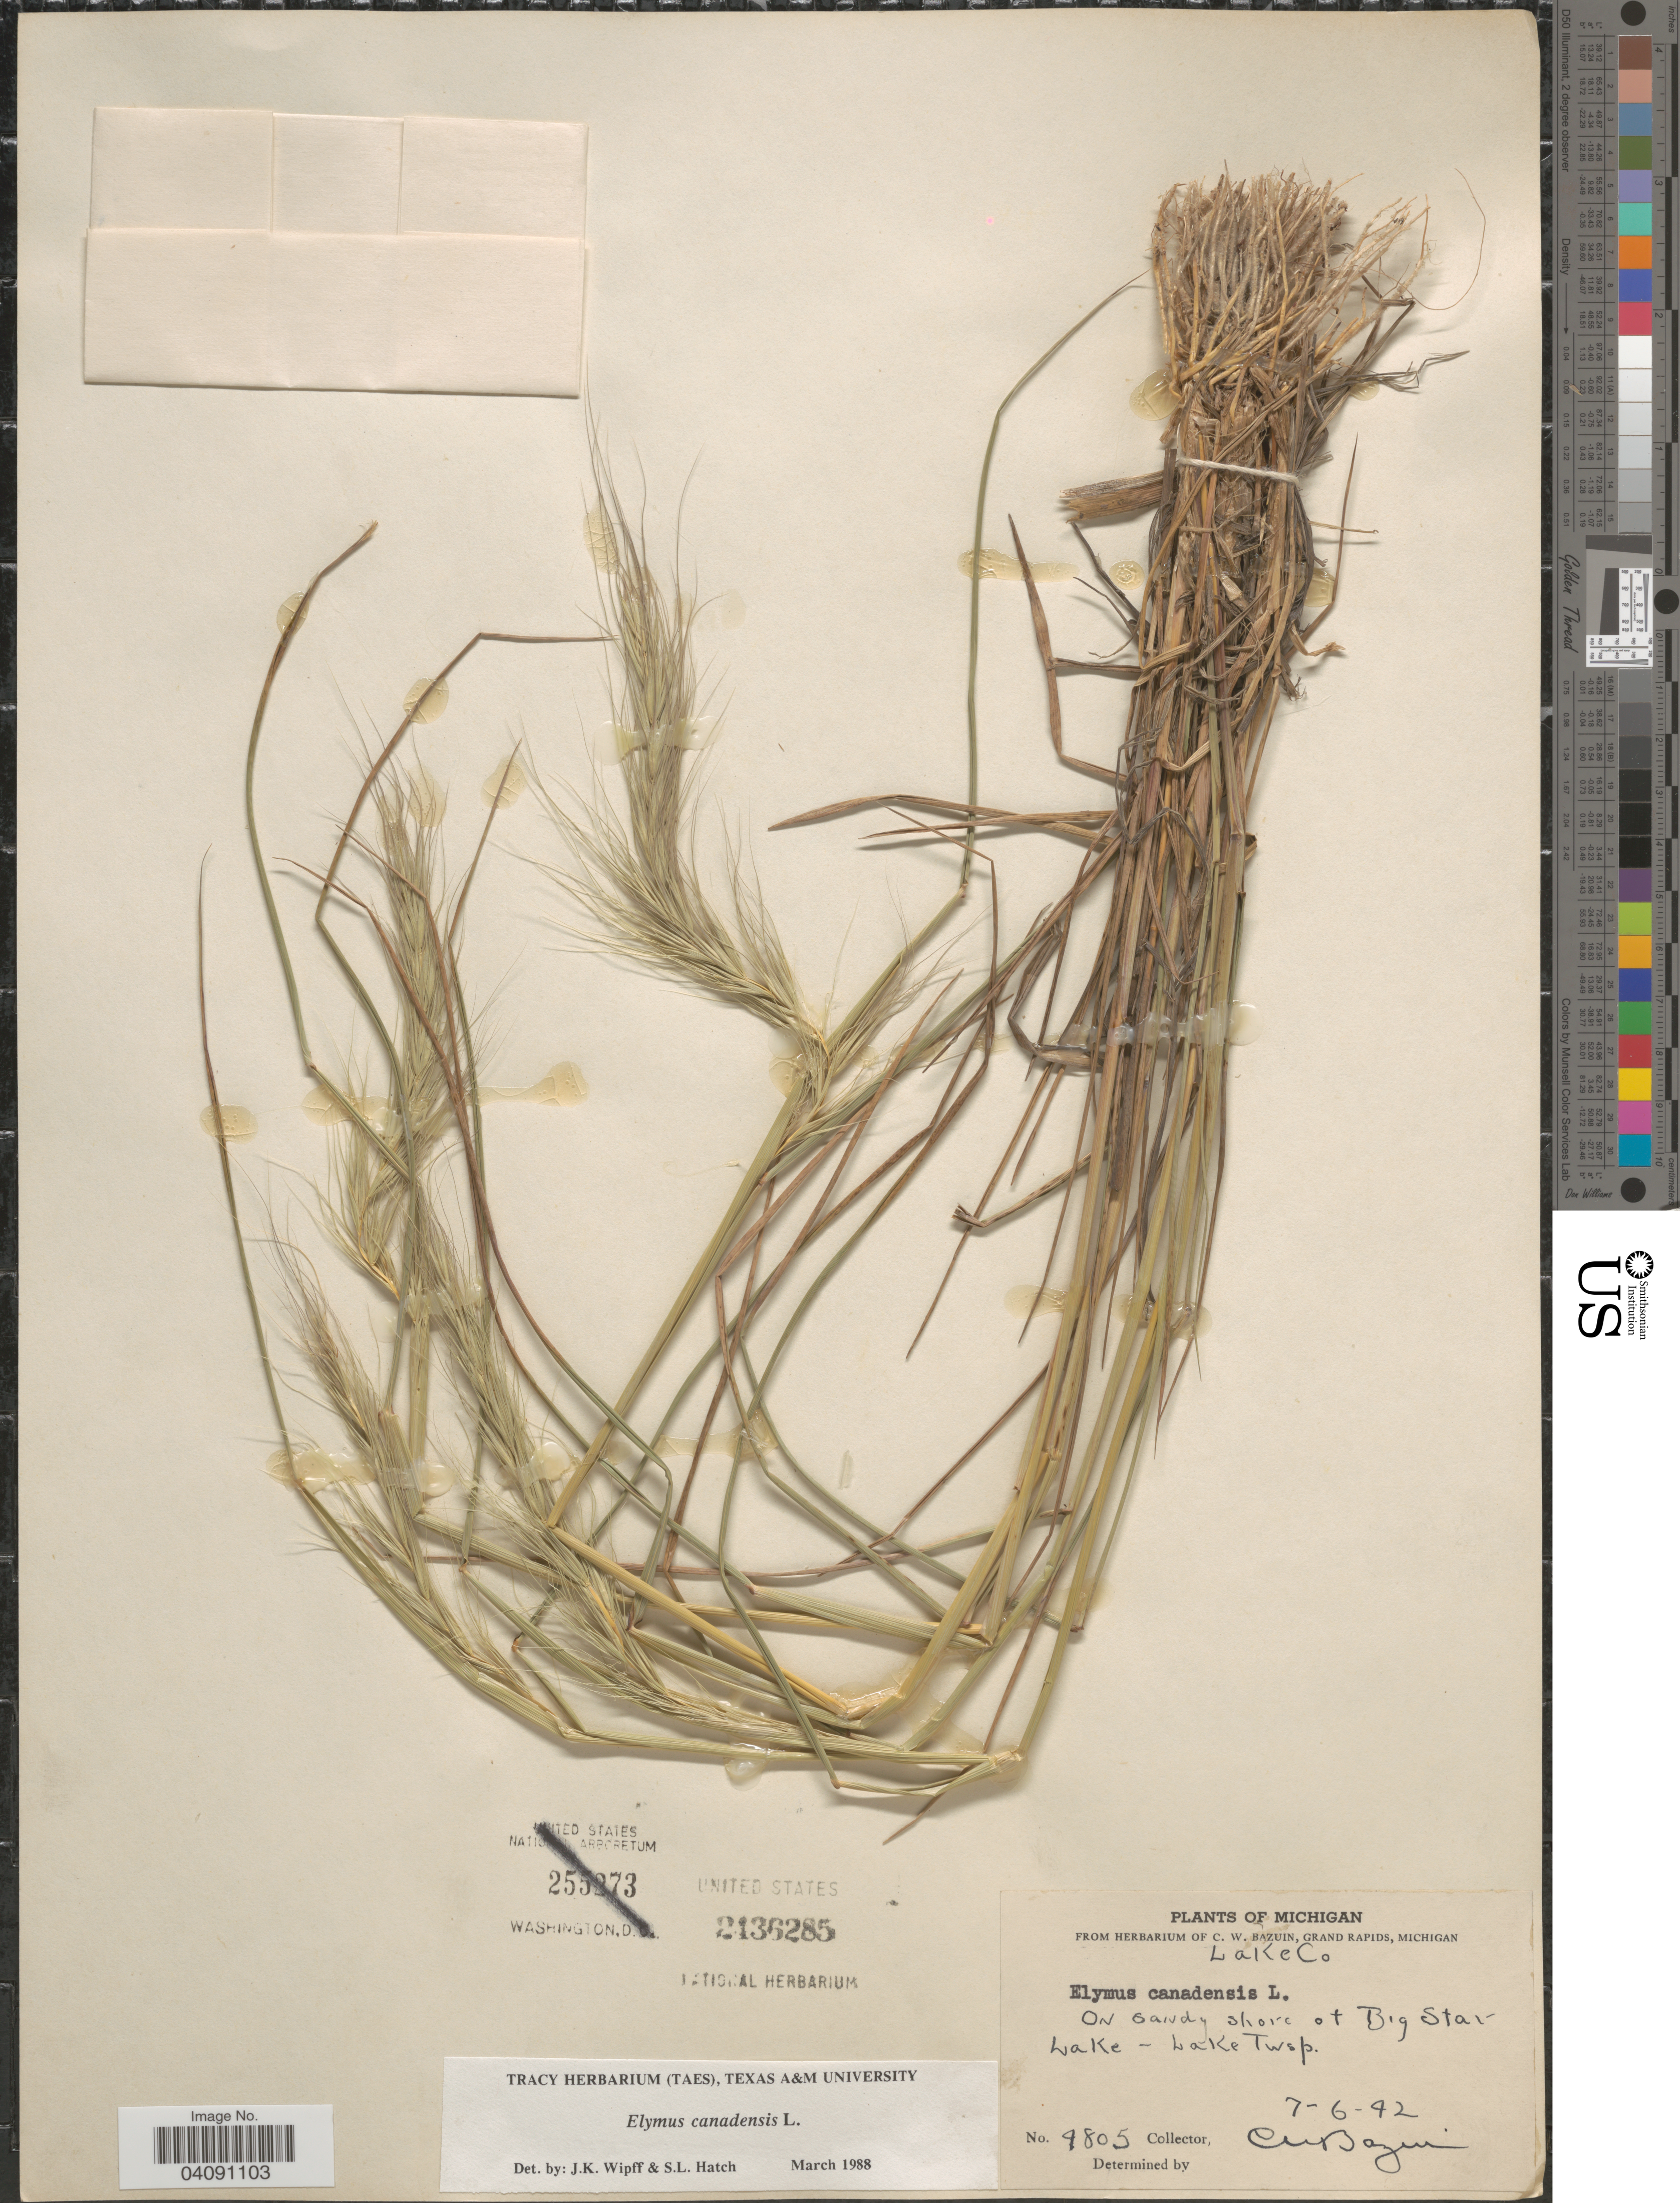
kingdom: Plantae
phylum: Tracheophyta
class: Liliopsida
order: Poales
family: Poaceae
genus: Elymus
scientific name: Elymus canadensis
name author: L.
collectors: C. Bazuin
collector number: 4805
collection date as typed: Transcribed d/m/y: 6/7/42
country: United States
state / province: Michigan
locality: Lake Co. On sandy shore at Big Star Lake- Lake Twsp.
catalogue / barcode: US 2436285